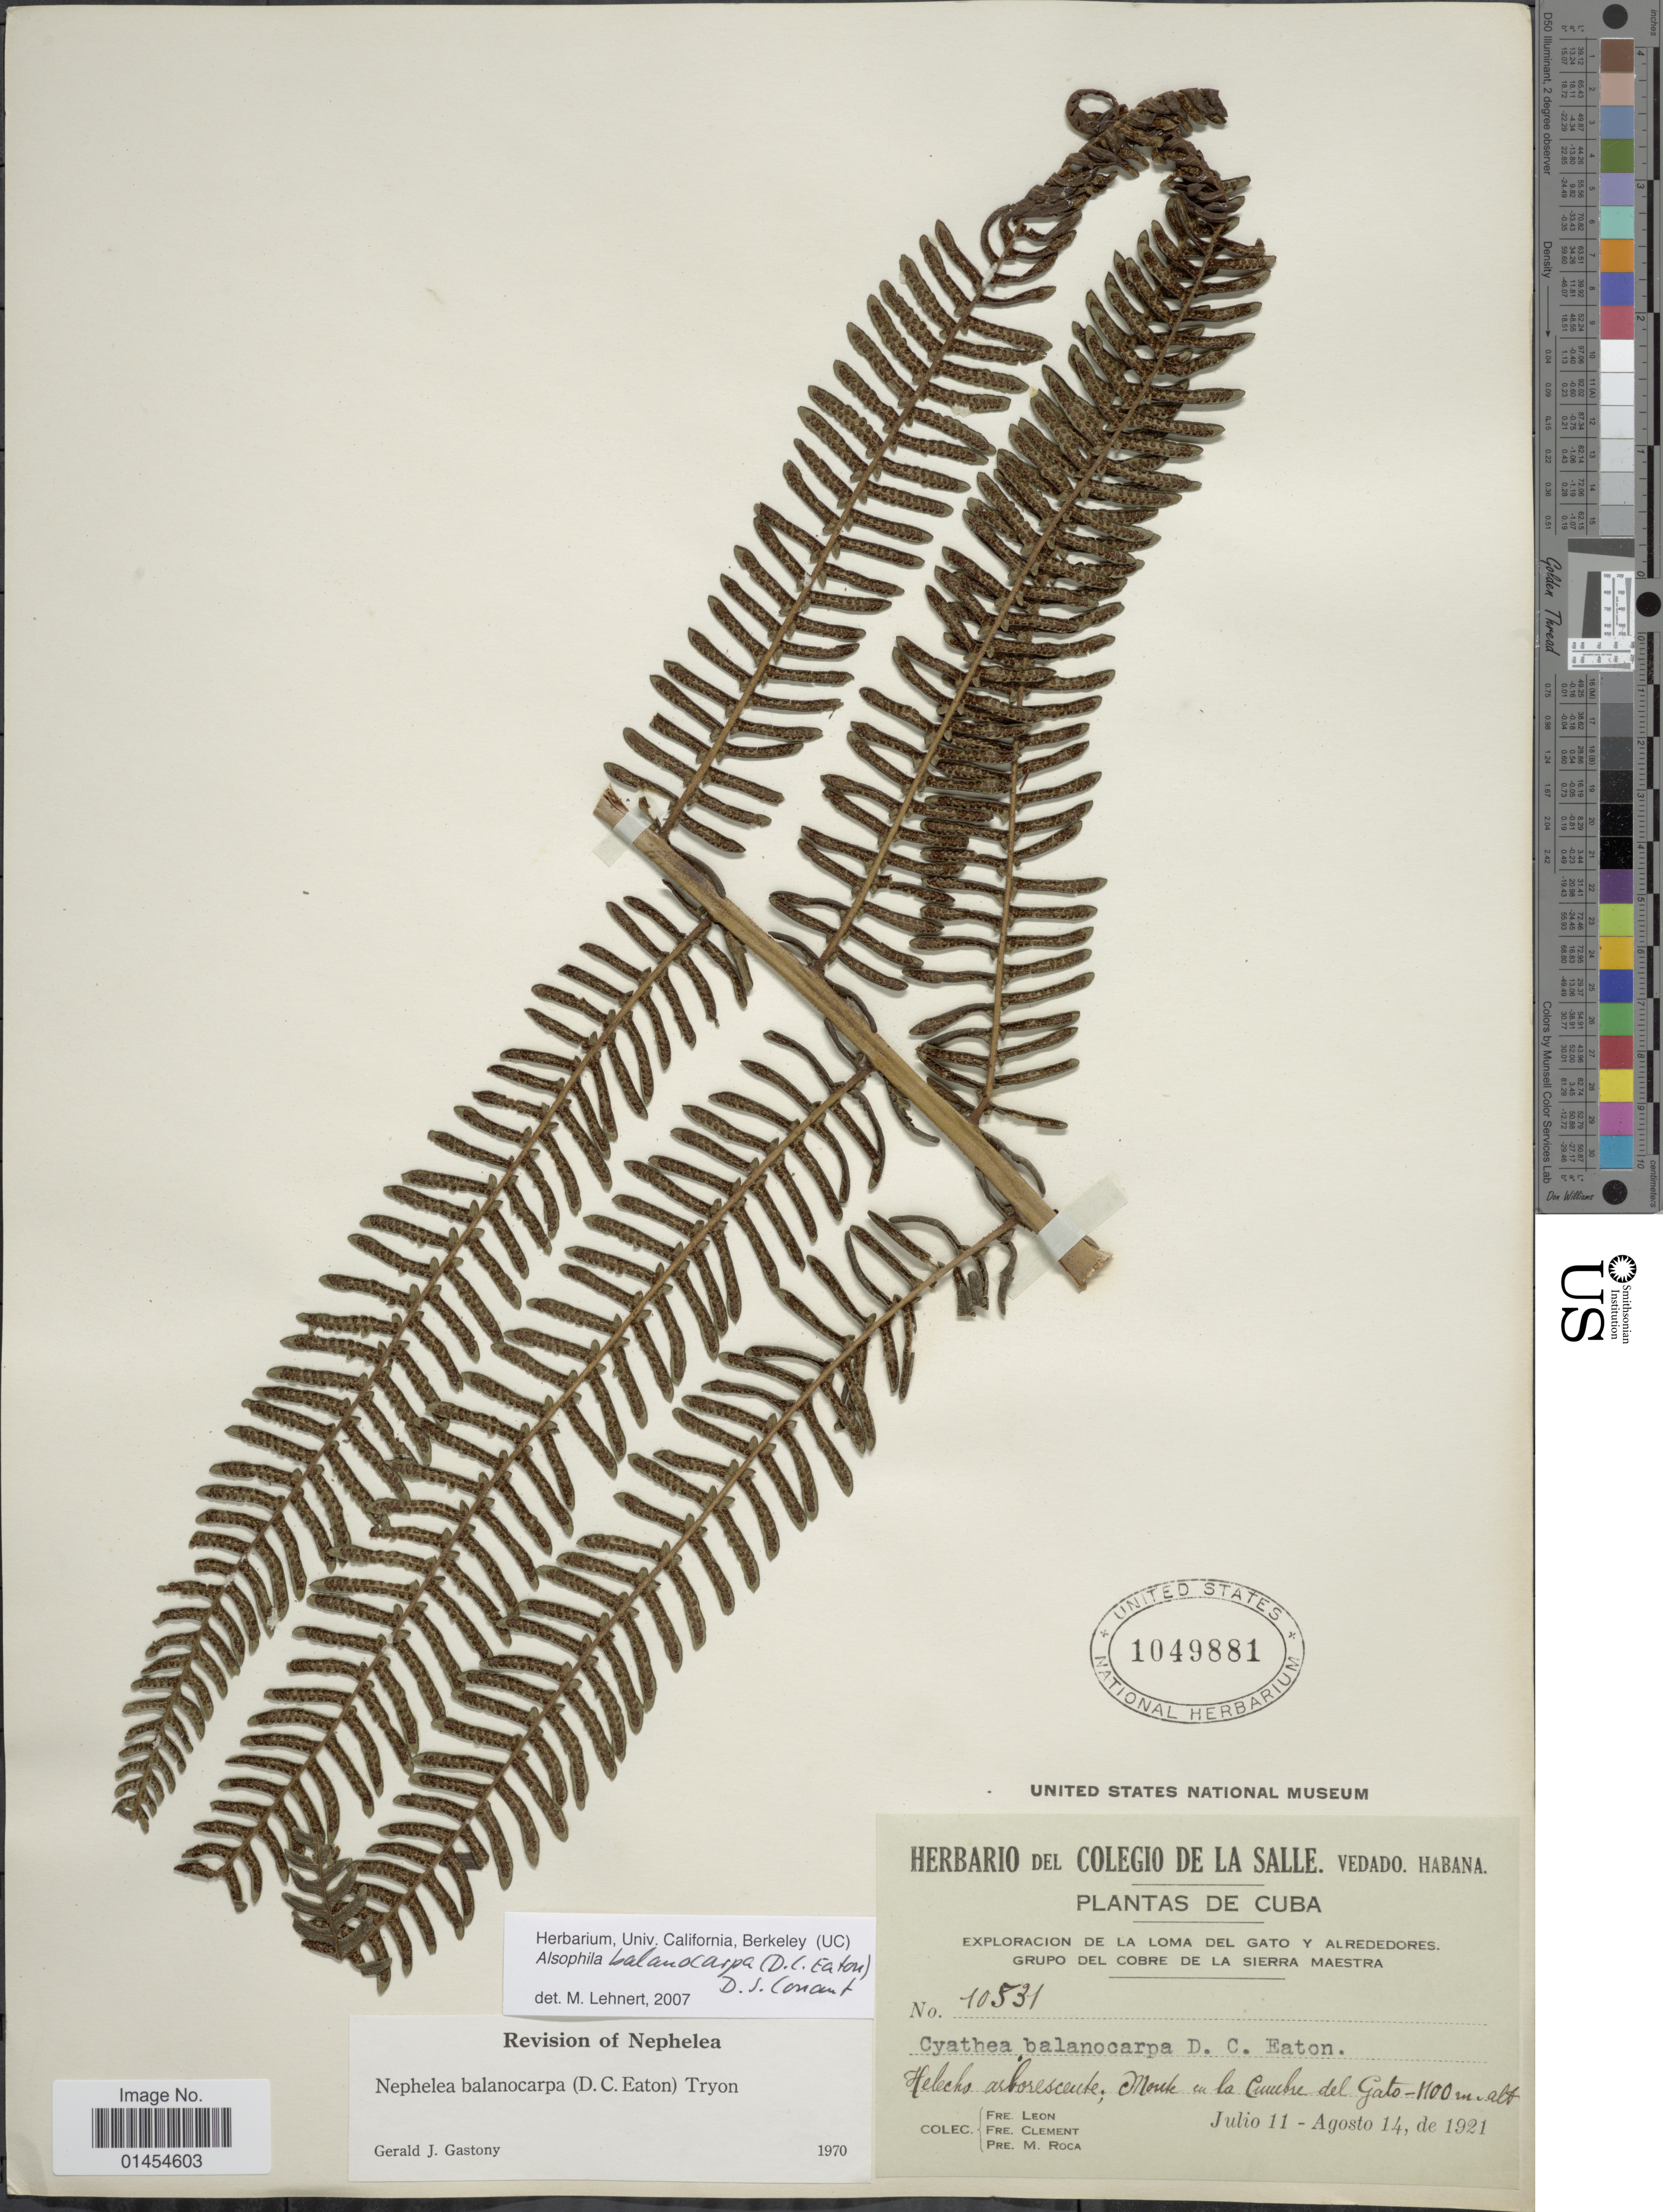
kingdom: Plantae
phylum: Tracheophyta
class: Polypodiopsida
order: Cyatheales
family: Cyatheaceae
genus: Alsophila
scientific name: Alsophila balanocarpa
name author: (D.C. Eaton) D.S. Conant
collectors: F. Leon, B. Clement & P. Roca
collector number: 10531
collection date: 1921-07-11/1921-08-14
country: Cuba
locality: De la Loma del Gato y Alrededores. Grupo del Cobre de la Sierra Maestra. Monte en la Cumbre del Gato.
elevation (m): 1100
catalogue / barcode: US 1049881